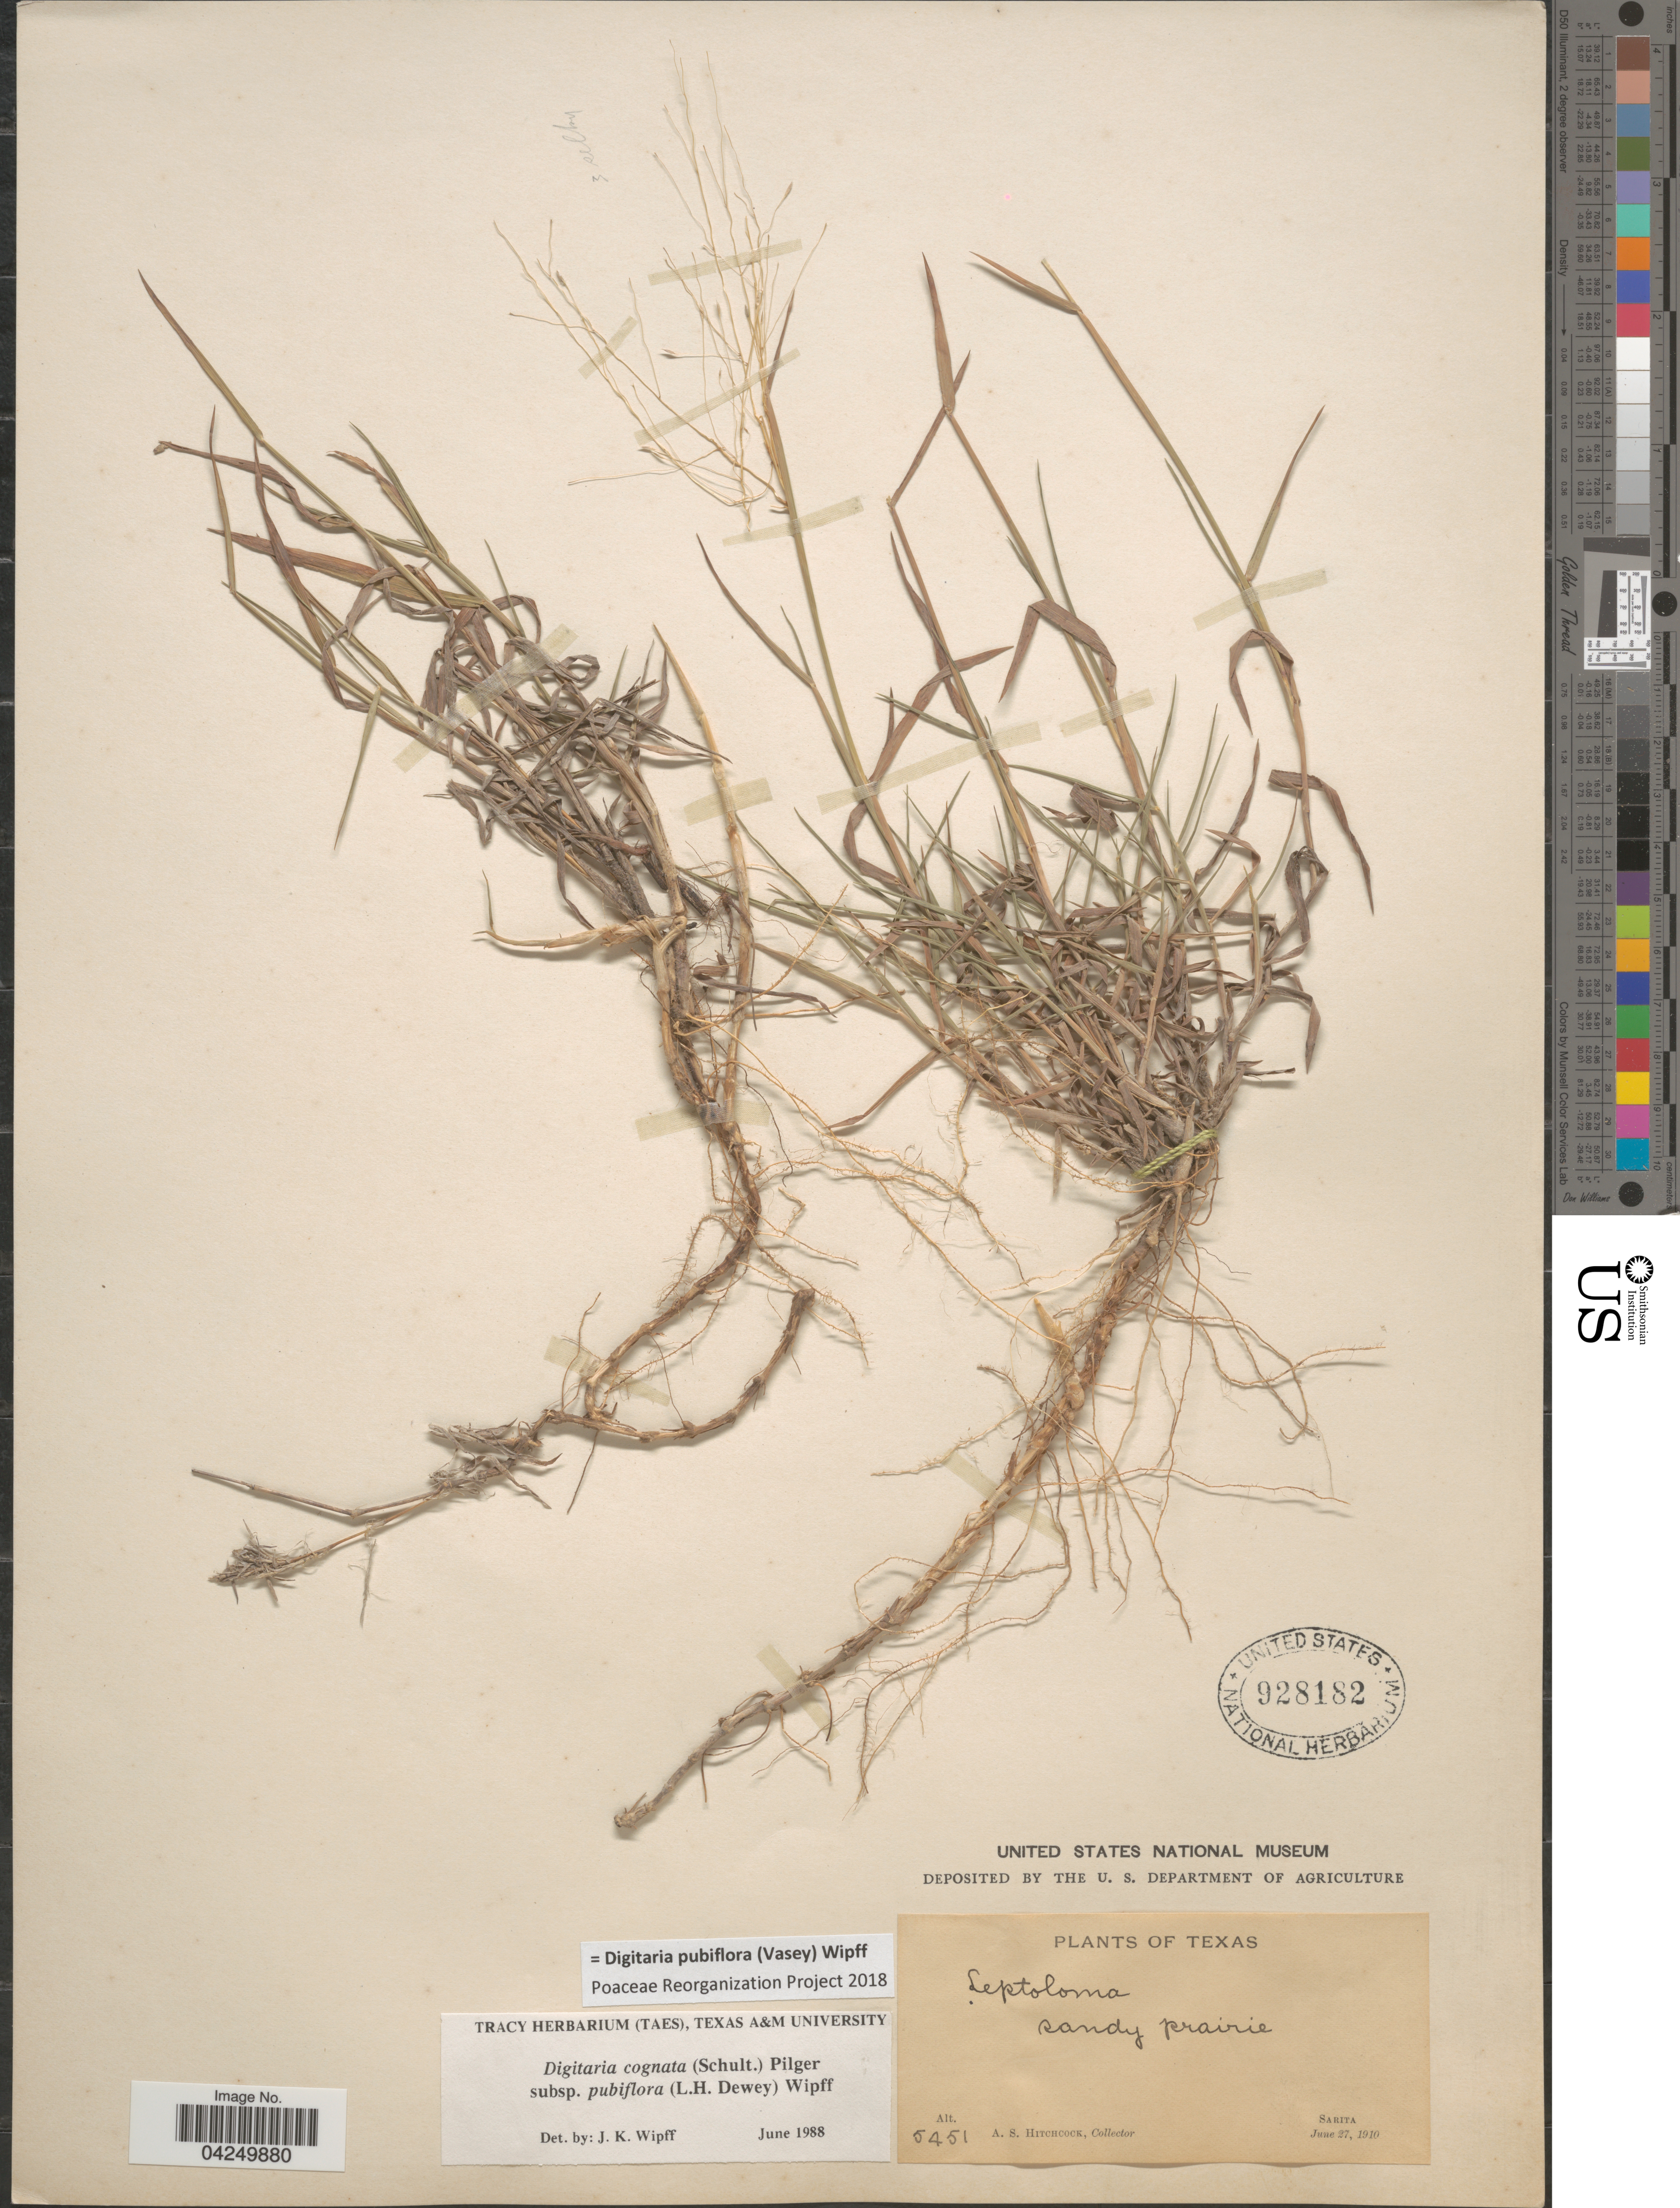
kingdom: Plantae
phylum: Tracheophyta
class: Liliopsida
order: Poales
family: Poaceae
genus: Digitaria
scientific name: Digitaria pubiflora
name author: (Vasey) Wipff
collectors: A. S. Hitchcock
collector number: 5451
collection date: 1910-06-27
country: United States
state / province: Texas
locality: Sandy prairie. Sarita.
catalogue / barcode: US 928182